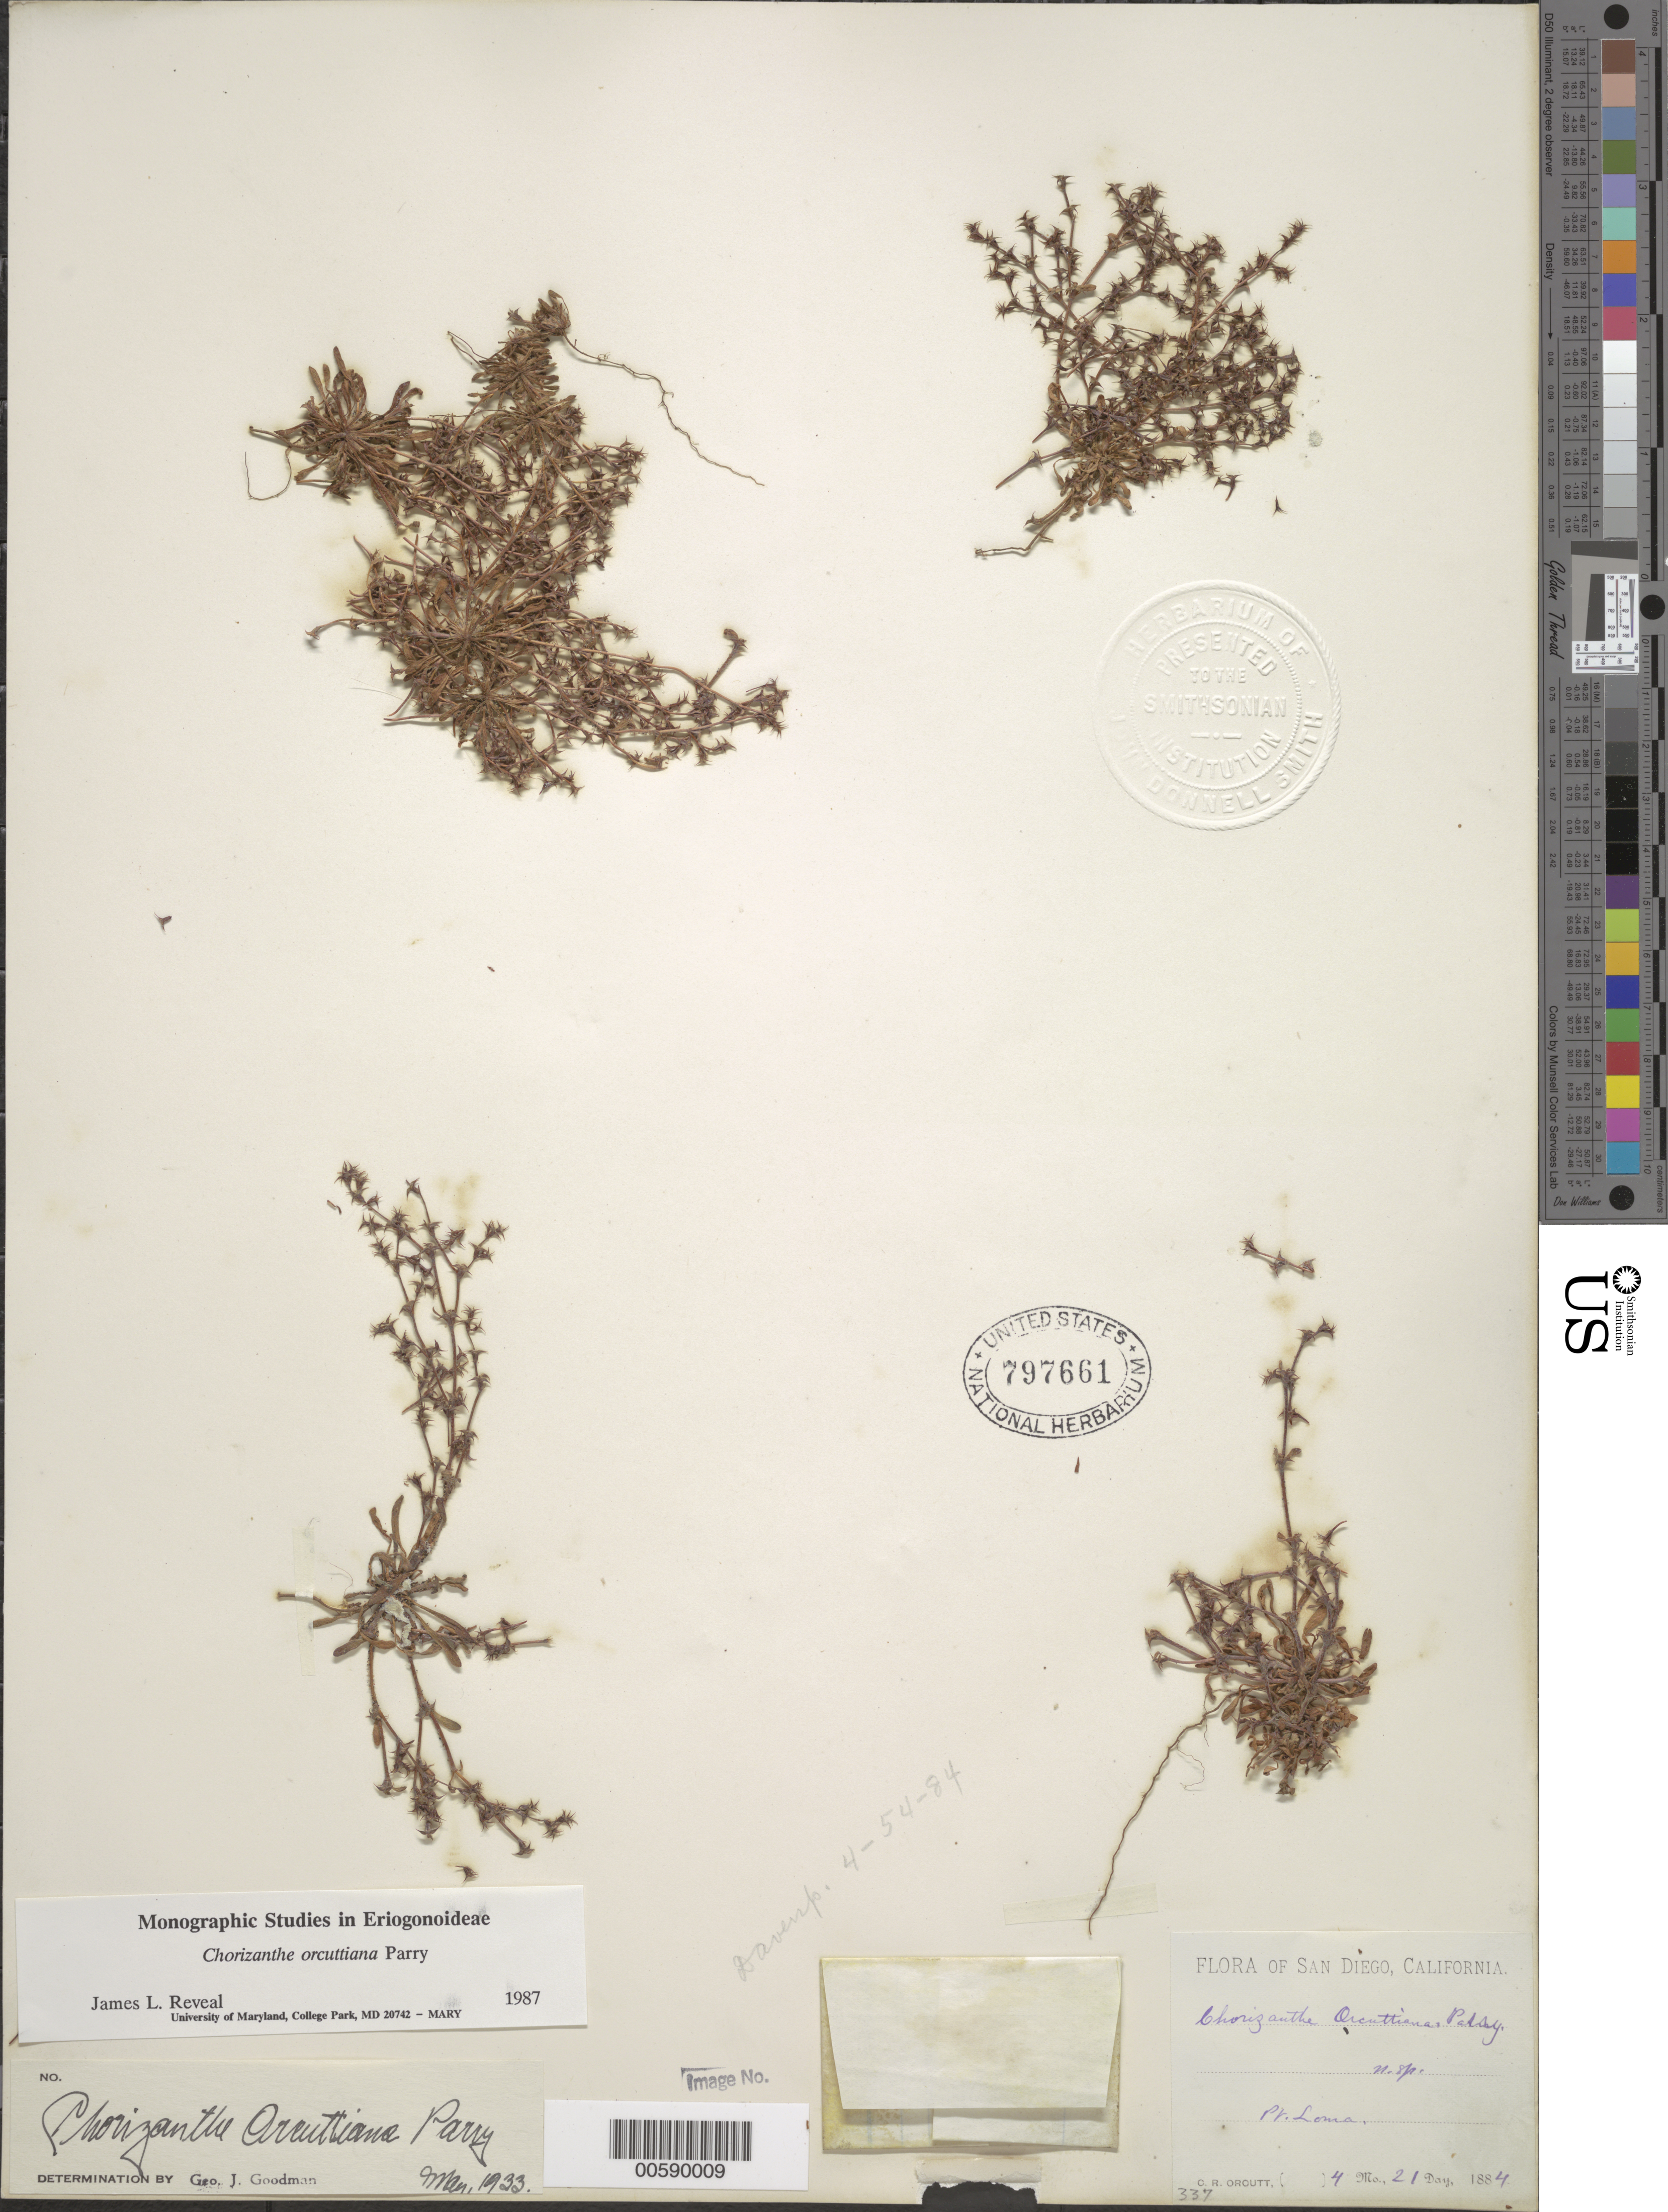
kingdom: Plantae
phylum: Tracheophyta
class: Magnoliopsida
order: Caryophyllales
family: Polygonaceae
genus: Chorizanthe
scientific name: Chorizanthe orcuttiana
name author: Parry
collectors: C. R. Orcutt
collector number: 337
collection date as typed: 21 Apr 1884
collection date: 1884-04-21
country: United States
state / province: California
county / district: San Diego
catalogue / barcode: US 797661